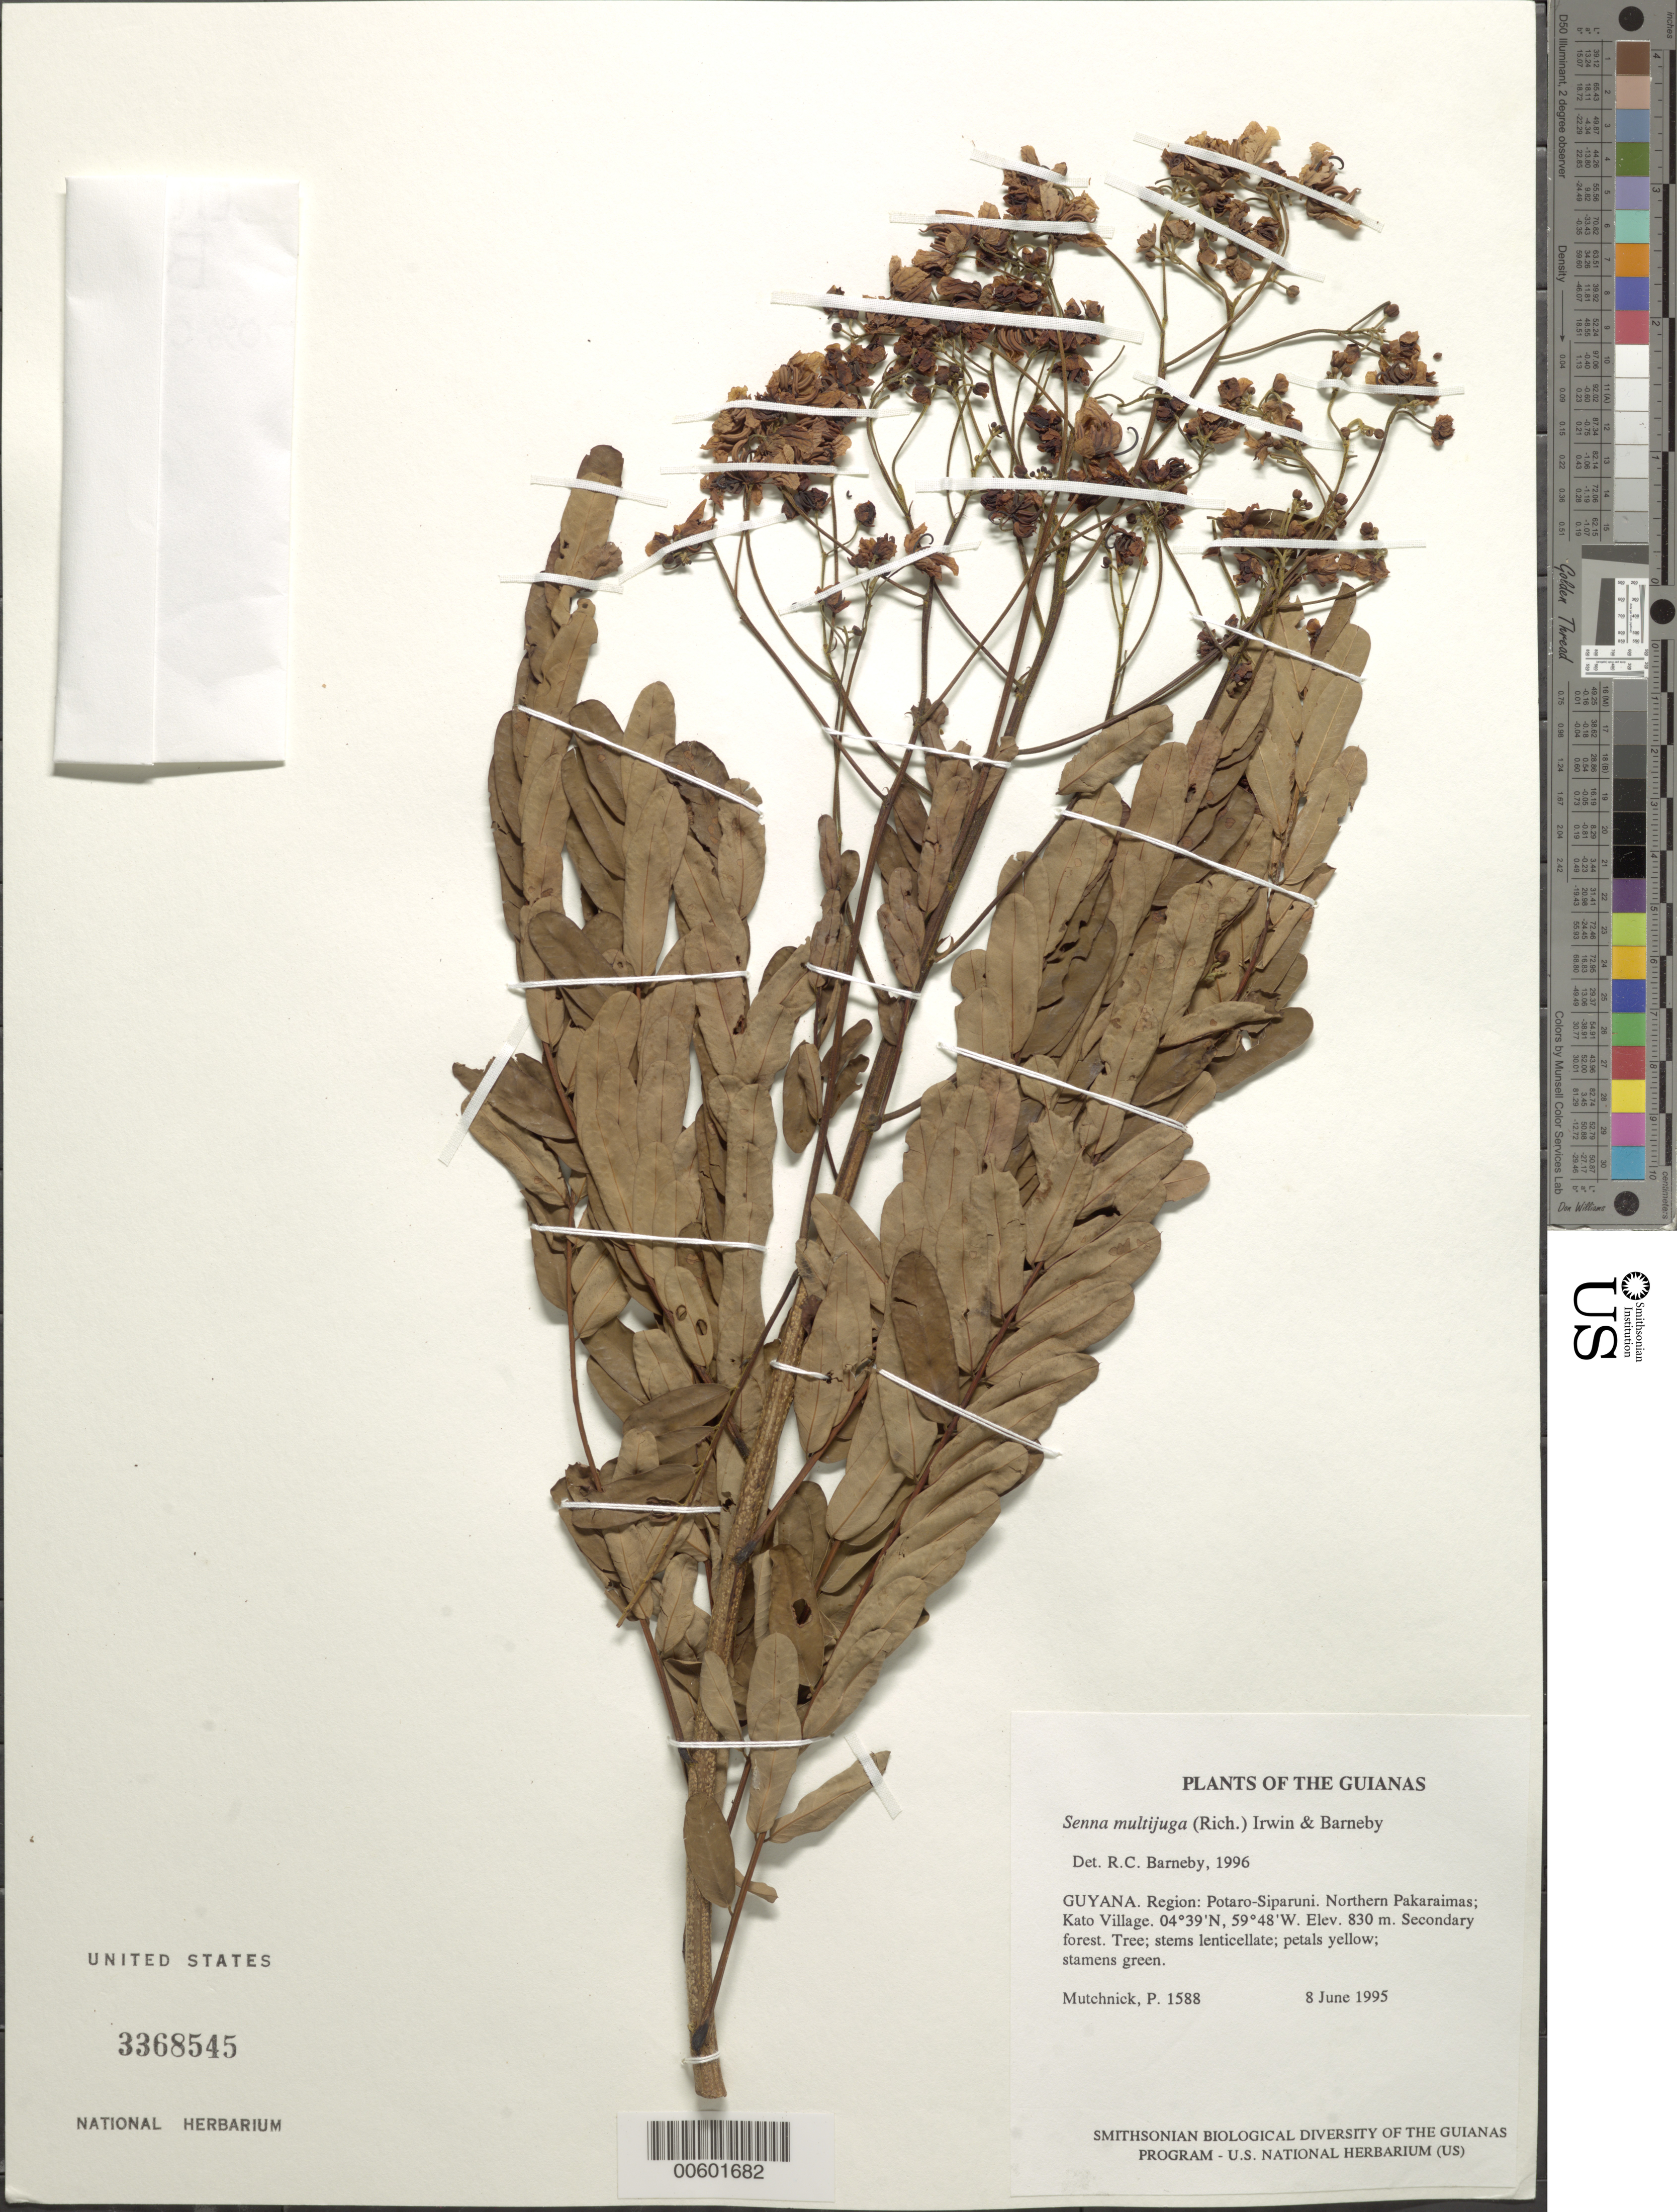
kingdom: Plantae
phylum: Tracheophyta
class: Magnoliopsida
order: Fabales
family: Fabaceae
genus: Senna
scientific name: Senna multijuga var. multijuga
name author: (Rich.) H.S. Irwin & Barneby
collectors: P. Mutchnick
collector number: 1588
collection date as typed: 8 June 1995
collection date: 1995-06-08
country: Guyana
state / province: Potaro-Siparuni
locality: Northern Pakaraimas; Kato Village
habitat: Secondary forest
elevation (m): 830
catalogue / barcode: US 3368545